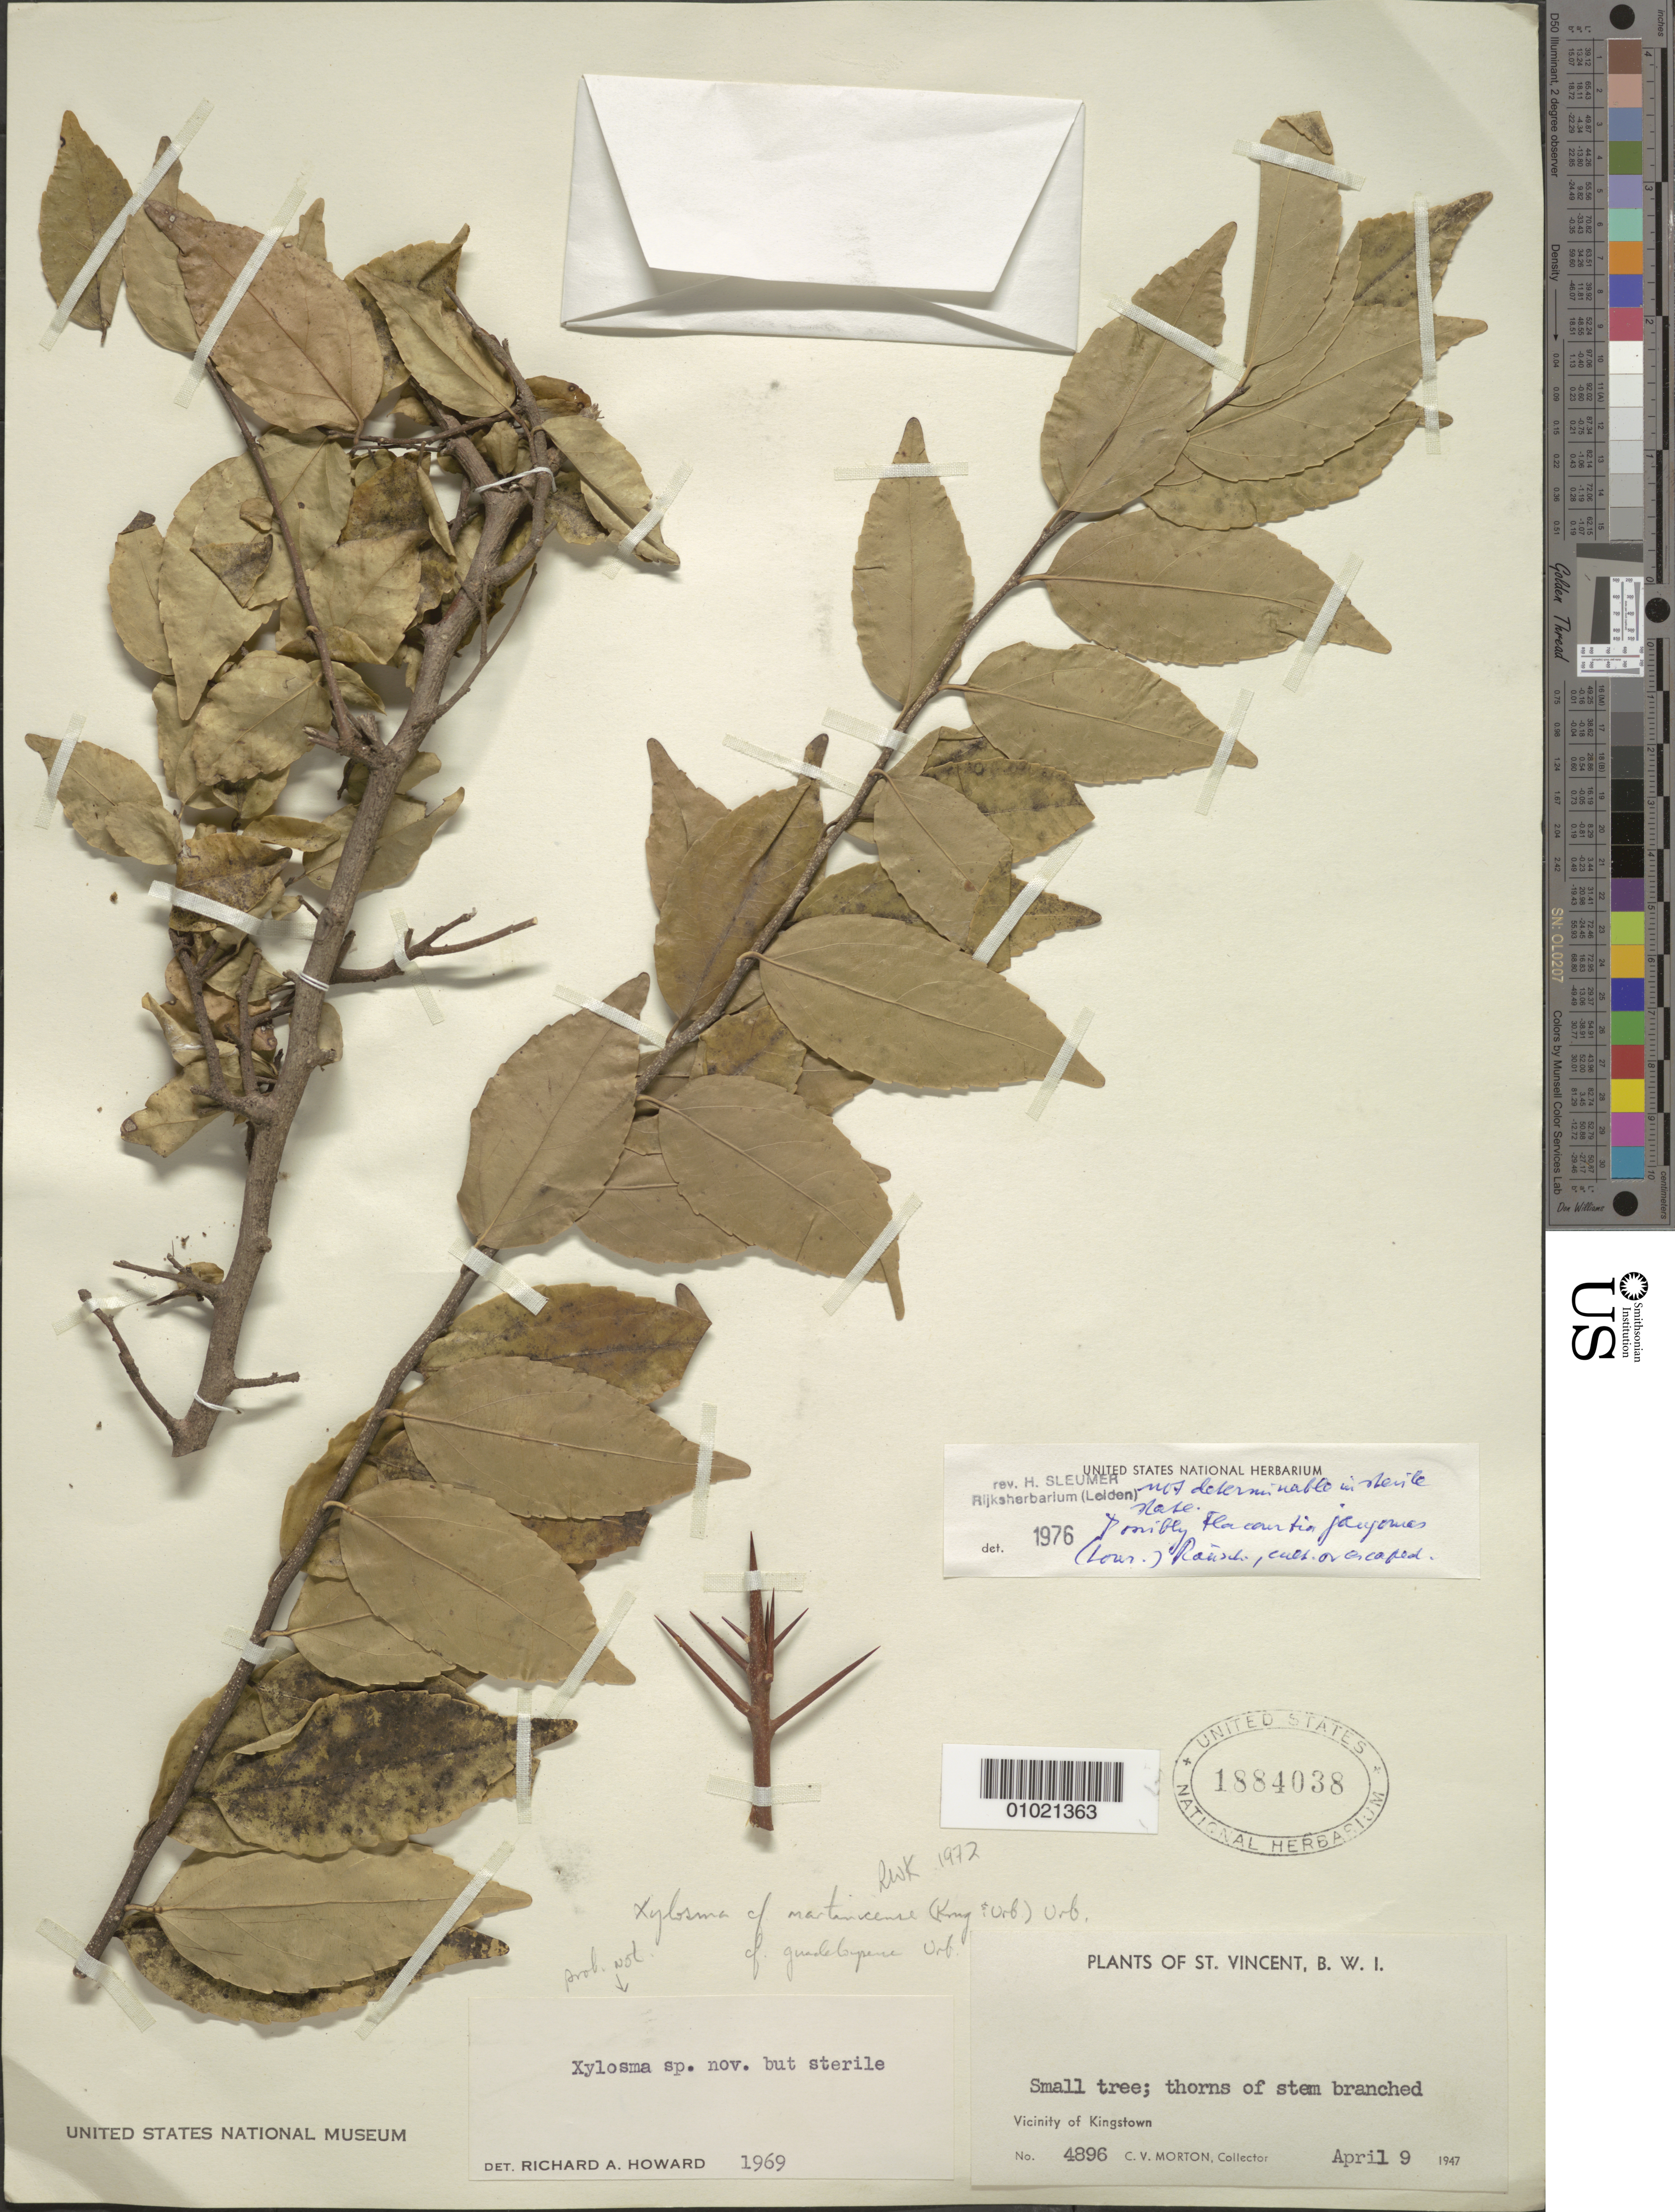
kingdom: Plantae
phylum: Tracheophyta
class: Magnoliopsida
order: Malpighiales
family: Salicaceae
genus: Xylosma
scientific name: Xylosma martinicense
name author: (Krug & Urb.) Urb.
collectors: C. V. Morton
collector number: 4896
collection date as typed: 09 Apr 1947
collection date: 1947-04-09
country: St. Vincent - Grenadines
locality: Vicinity of Kingstown.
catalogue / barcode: US 1884038